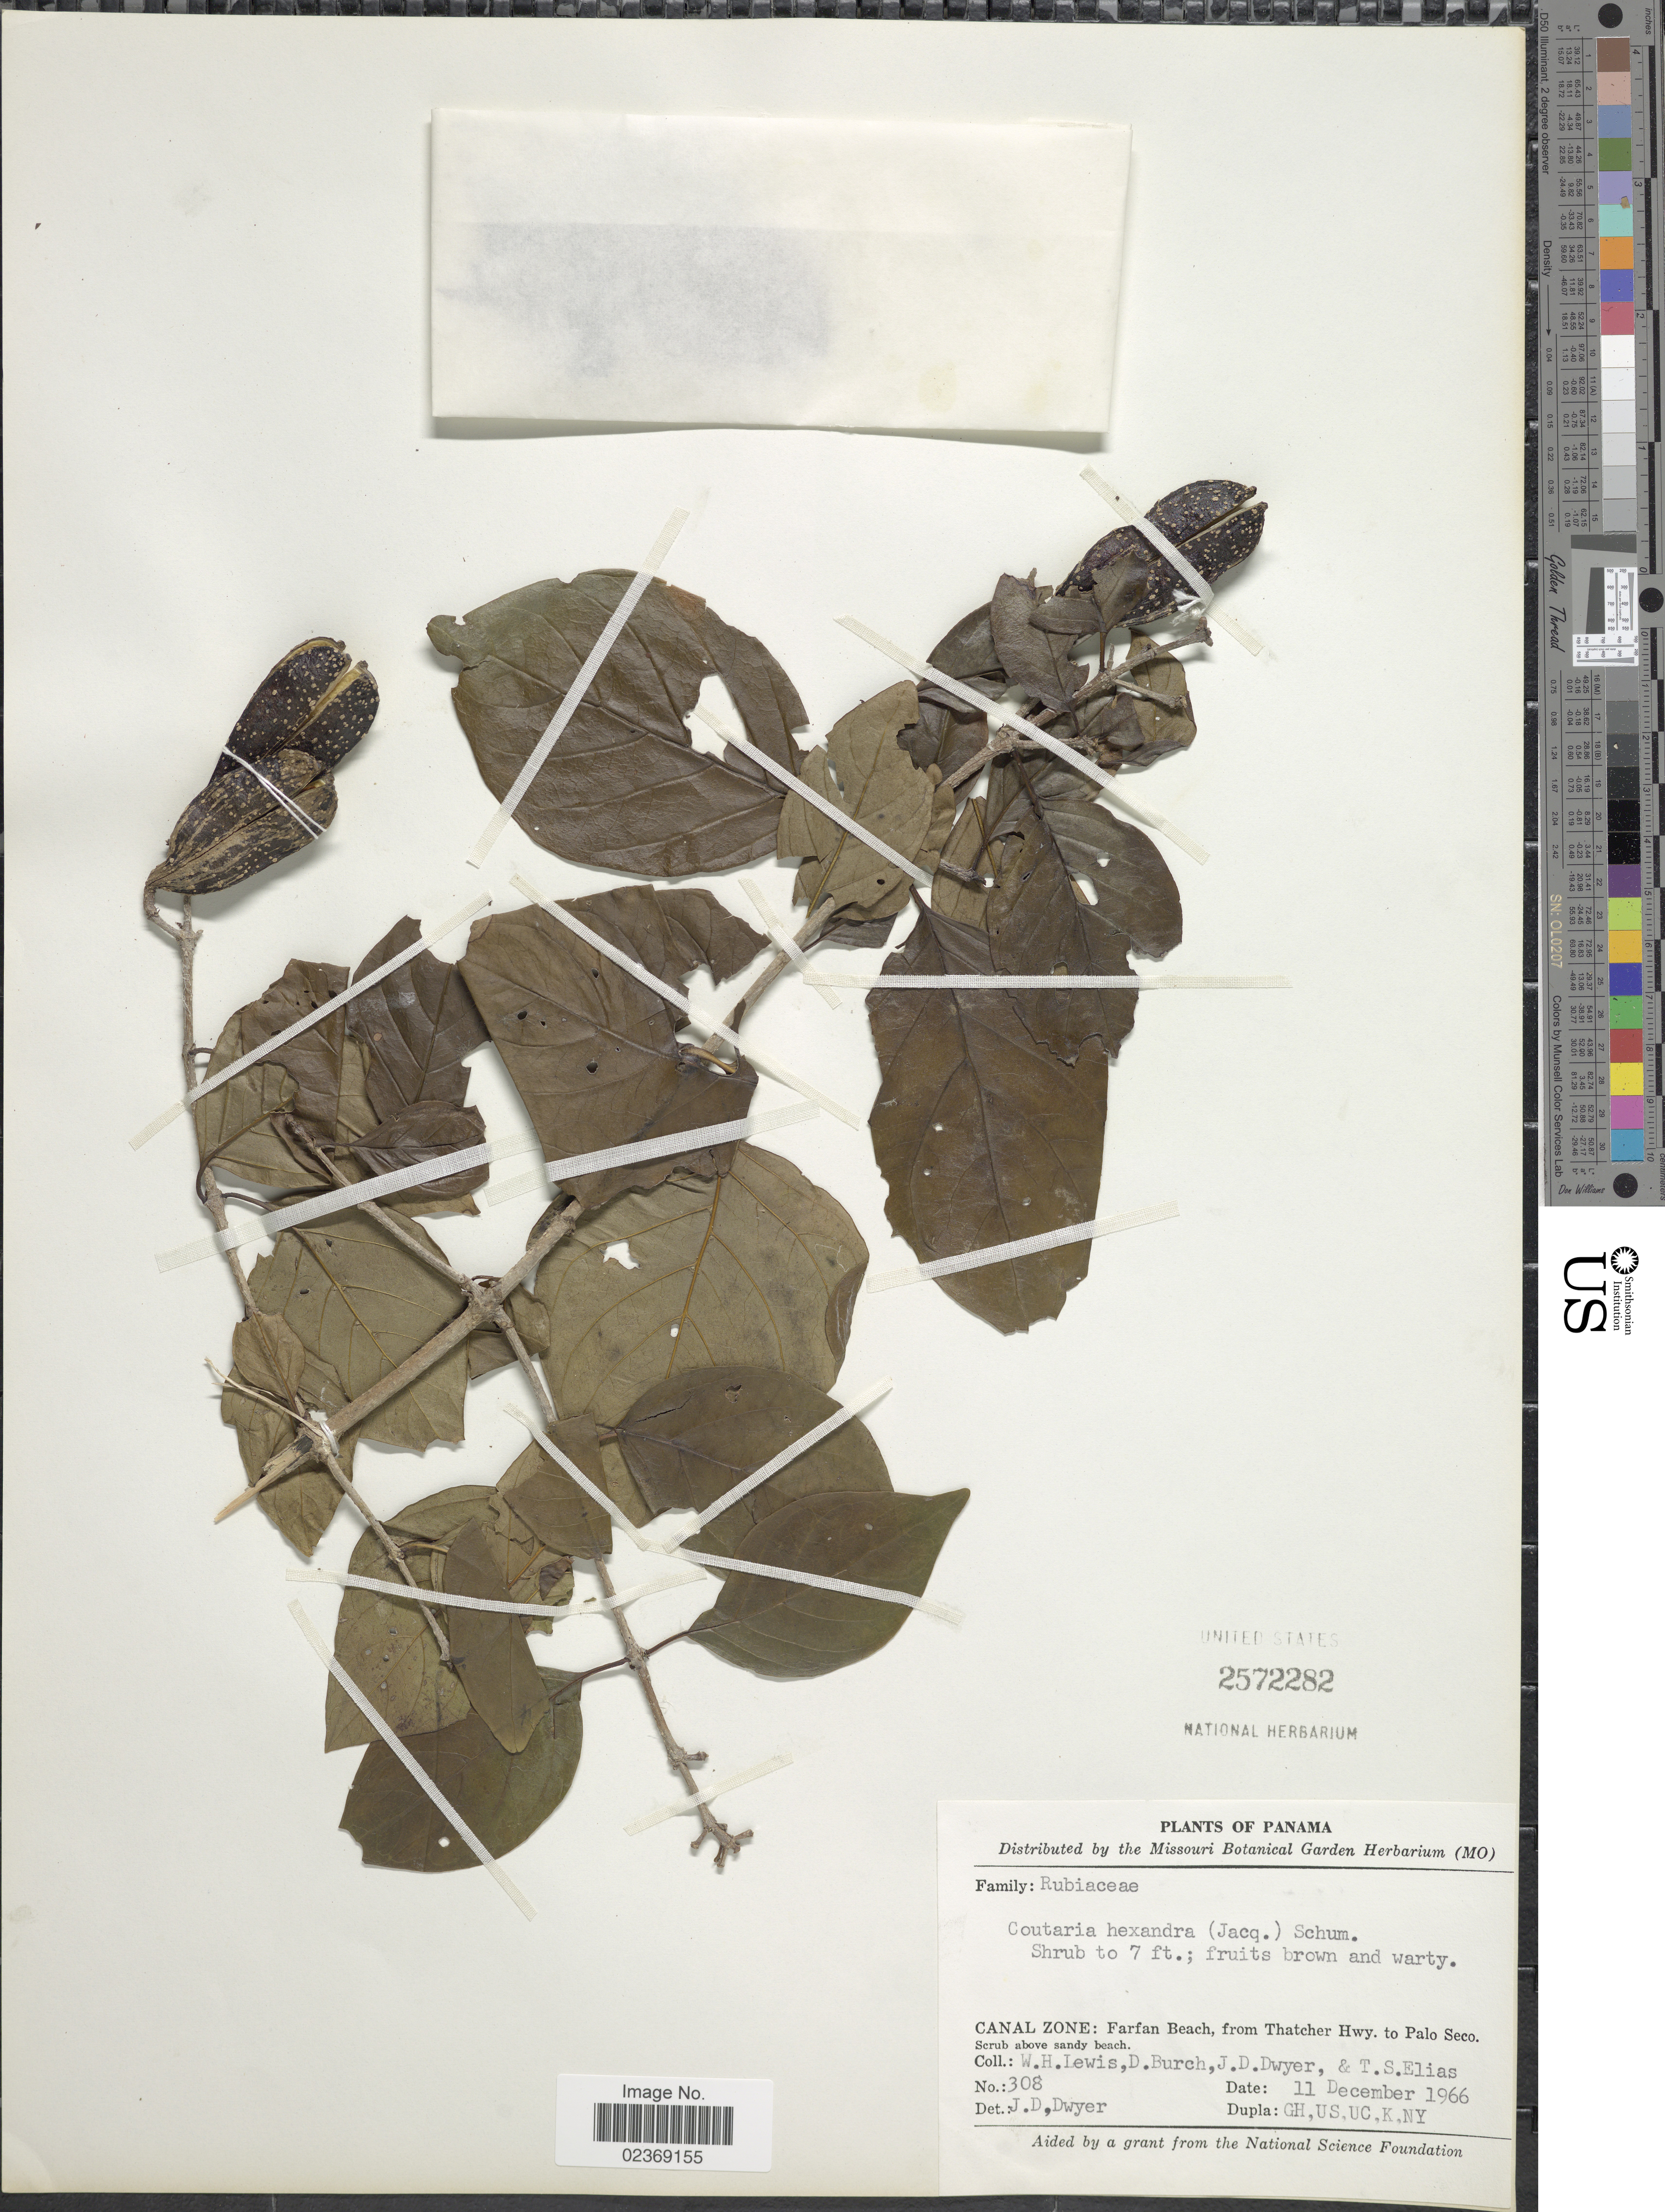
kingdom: Plantae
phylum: Tracheophyta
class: Magnoliopsida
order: Gentianales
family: Rubiaceae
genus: Coutarea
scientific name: Coutarea hexandra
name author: (Jacq.) K. Schum.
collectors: W. H. Lewis, D. Burch, J. D. Dwyer & T. S. Elias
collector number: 308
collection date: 1966-12-11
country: Panama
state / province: Colón / Panamá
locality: Canal Zone: Farfan Beach, from Tatcher Hwy. to Palo Seco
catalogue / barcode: US 2572282